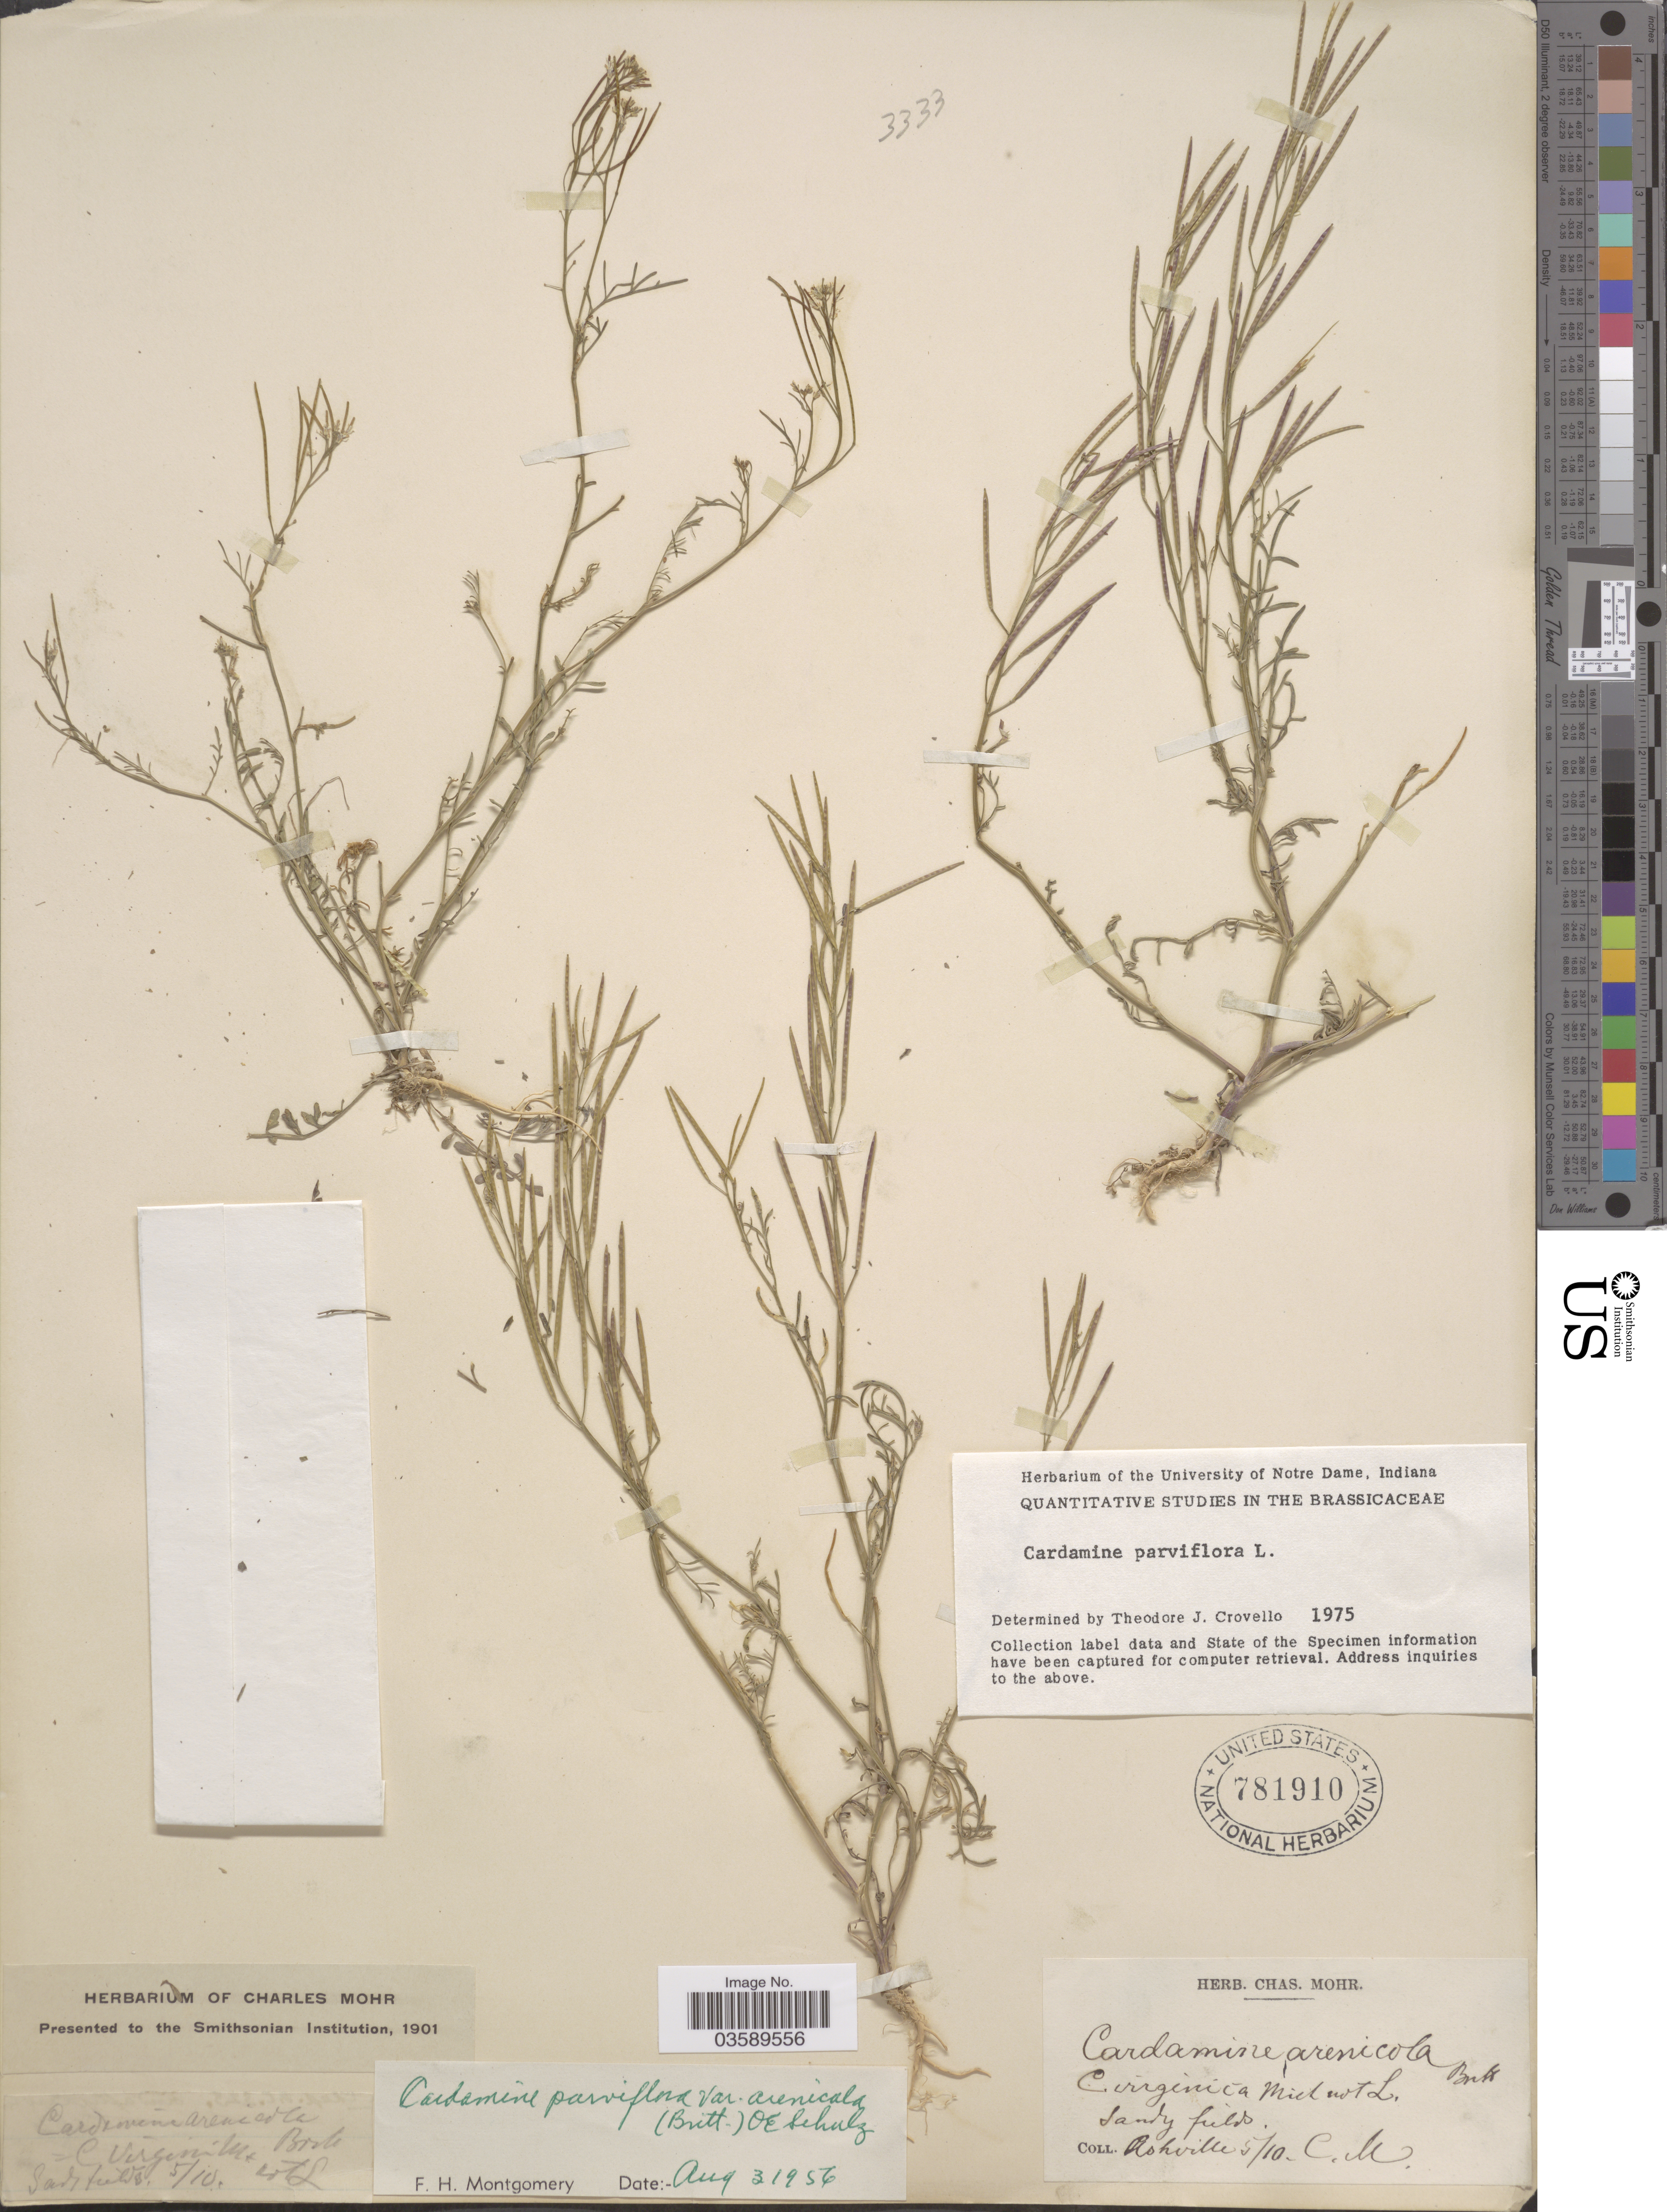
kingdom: Plantae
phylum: Tracheophyta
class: Magnoliopsida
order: Brassicales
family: Brassicaceae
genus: Cardamine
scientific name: Cardamine parviflora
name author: L.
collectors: Mohr, C. T. (herbarium)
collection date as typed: Transcribed d/m/y: /5/10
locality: Ashville.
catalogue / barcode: US 781910